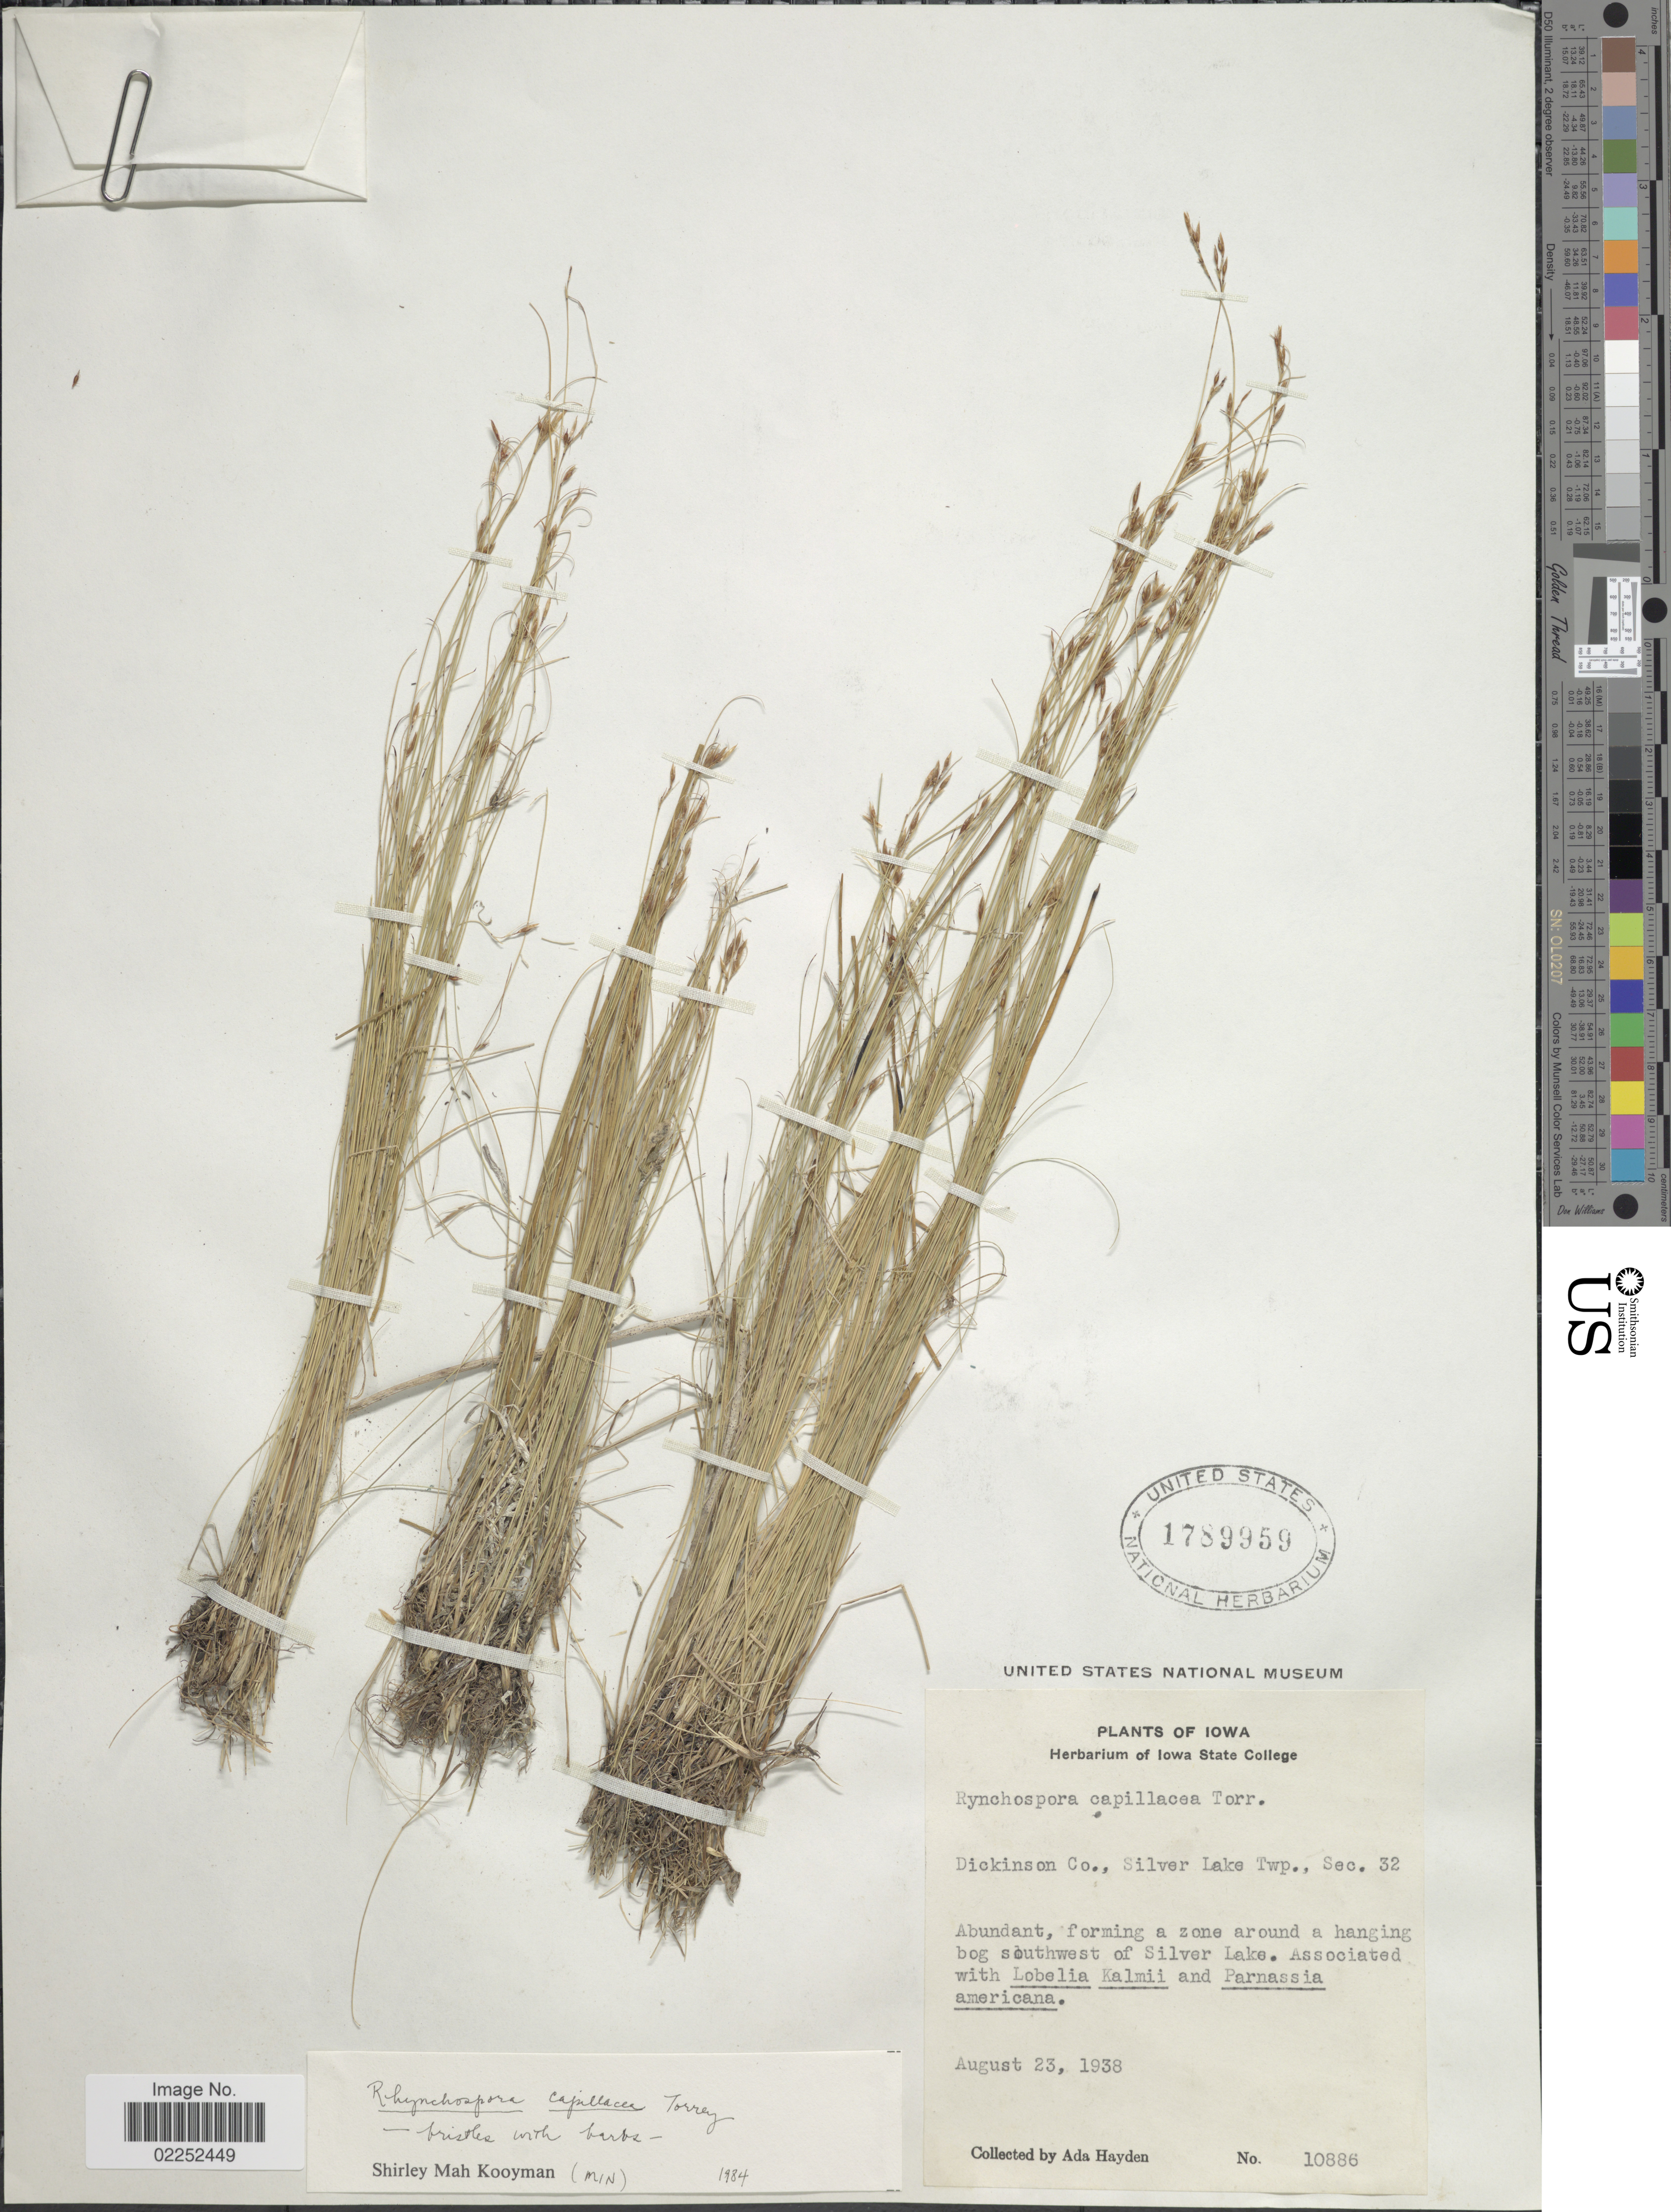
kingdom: Plantae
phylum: Tracheophyta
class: Liliopsida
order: Poales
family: Cyperaceae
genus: Rhynchospora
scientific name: Rhynchospora capillacea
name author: Torr.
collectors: Ada Hayden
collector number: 10886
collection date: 1938-08-23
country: United States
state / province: Iowa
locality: Dickinson Co., Silver Lake Twp., Sec. 32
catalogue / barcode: US 1789959